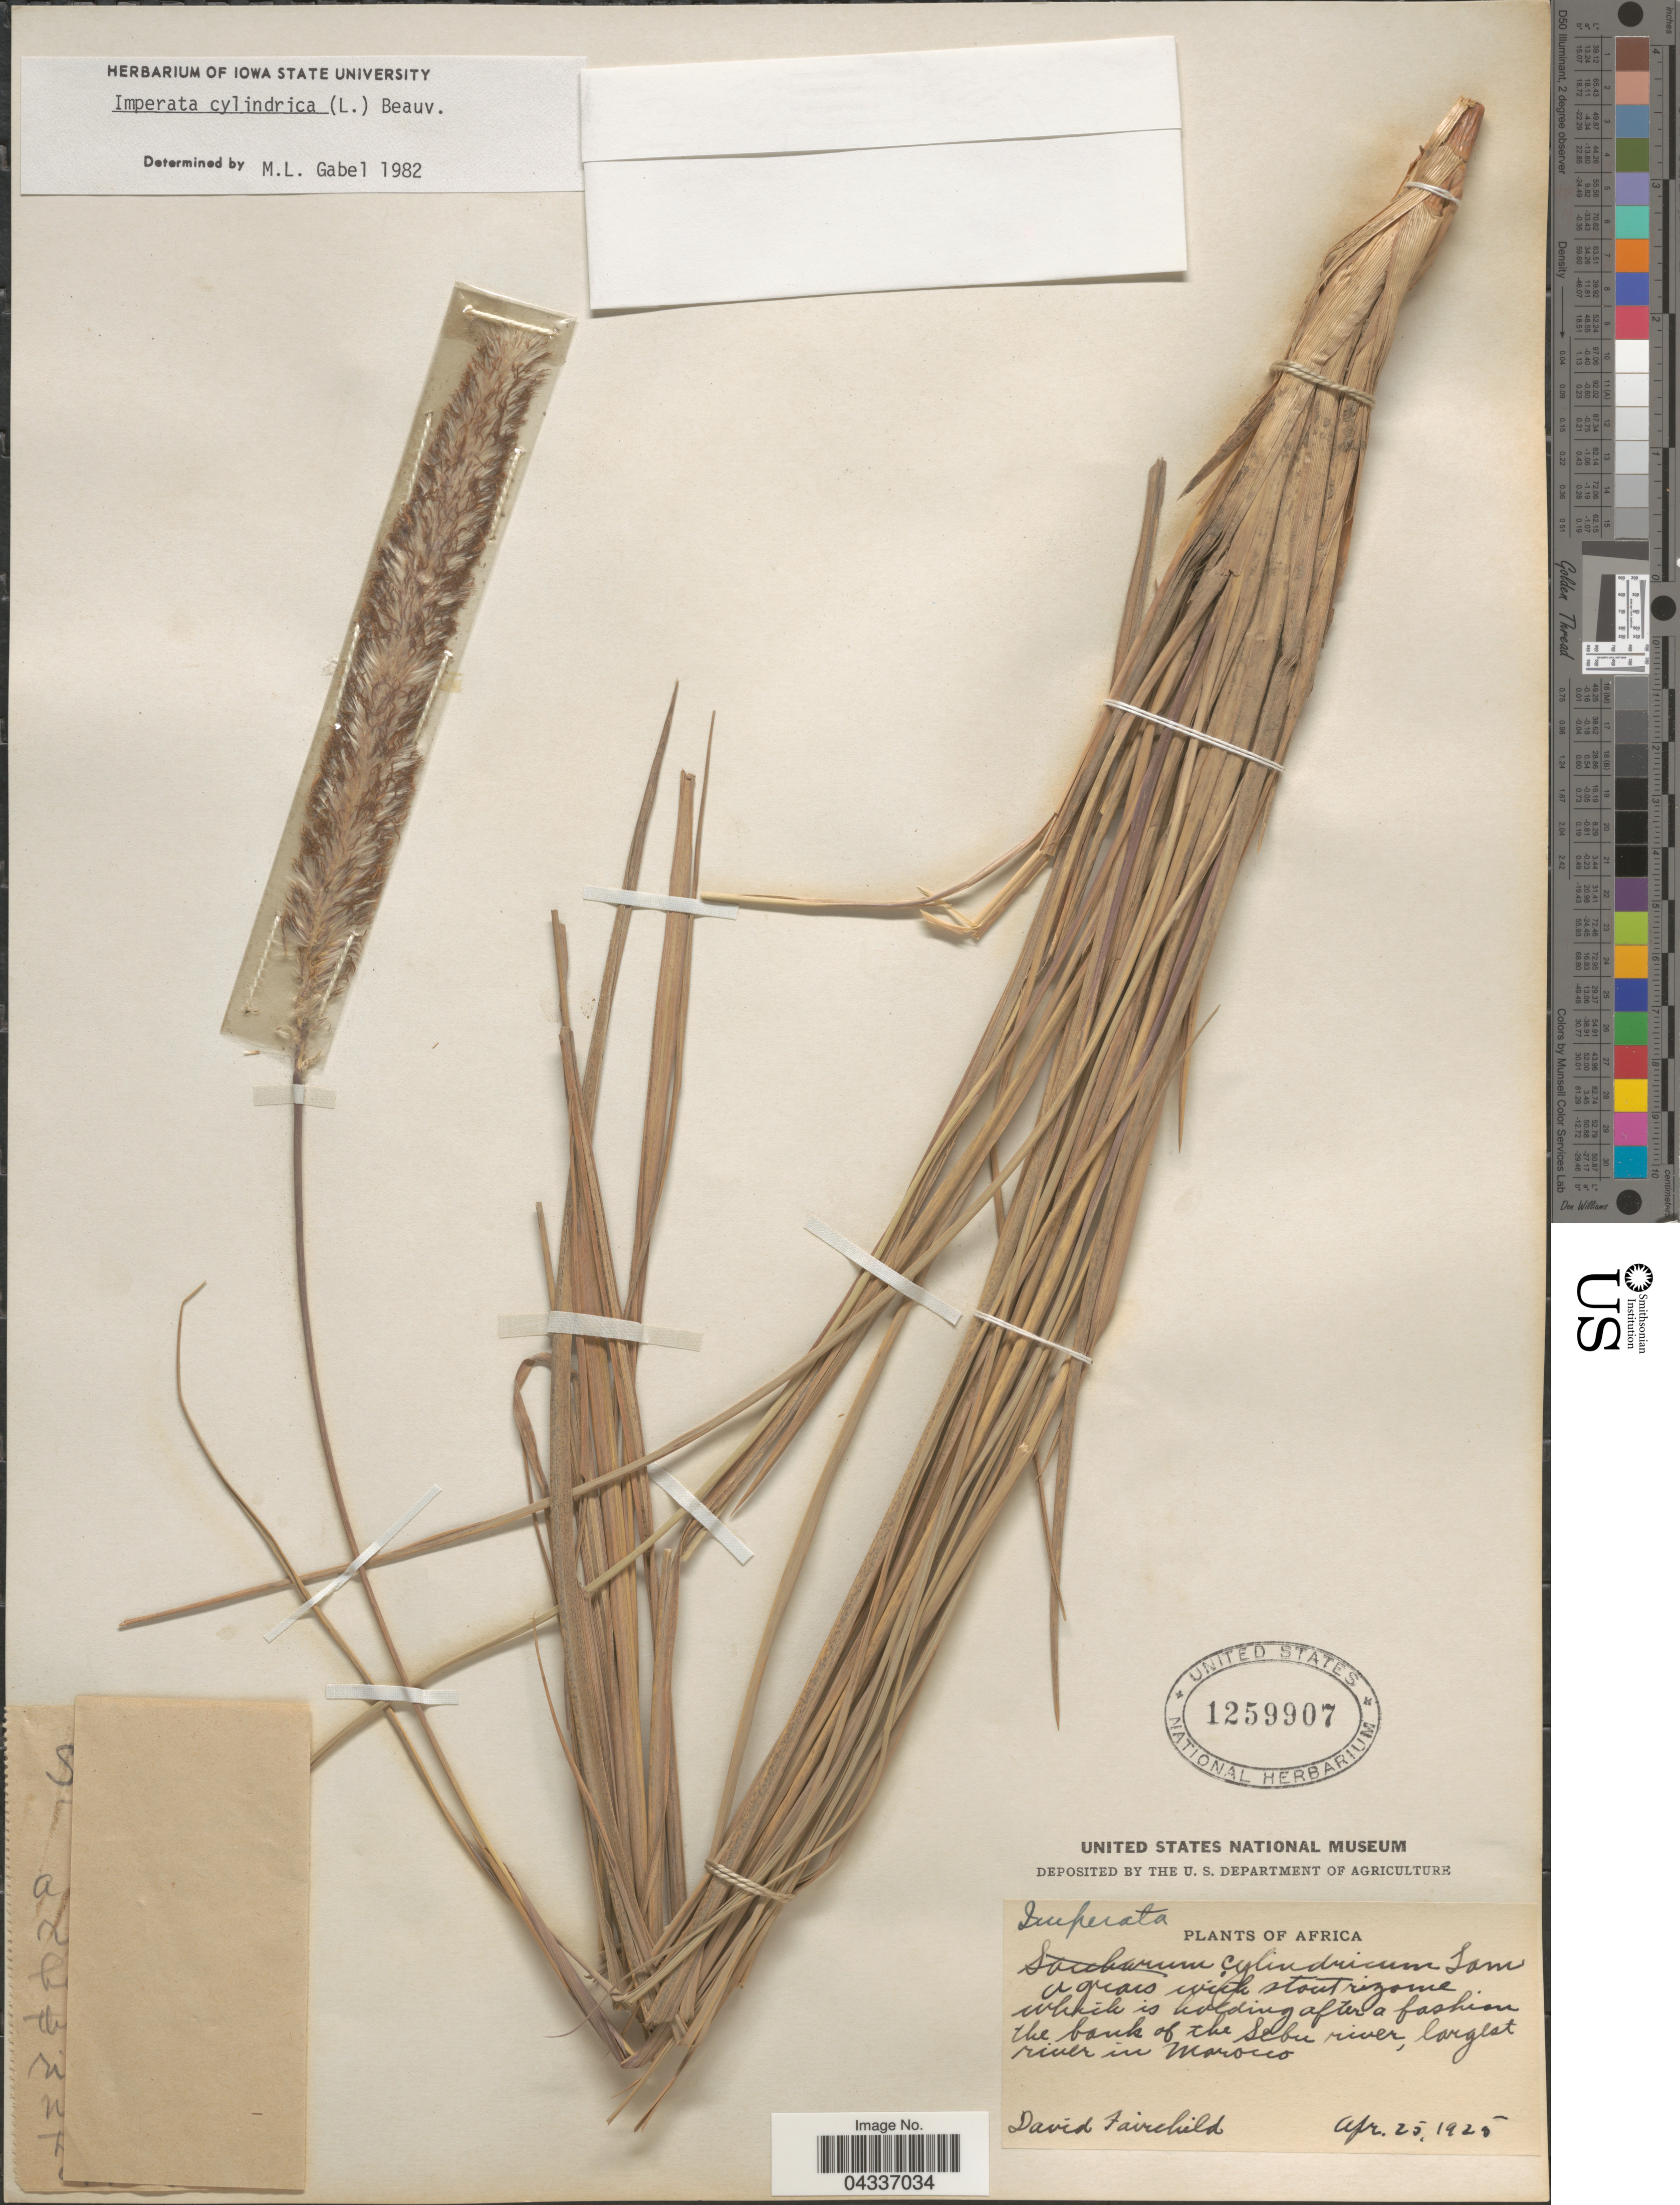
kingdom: Plantae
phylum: Tracheophyta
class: Liliopsida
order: Poales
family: Poaceae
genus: Imperata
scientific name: Imperata cylindrica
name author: (L.) P. Beauv.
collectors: D. Fairchild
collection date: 1925-04-25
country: Morocco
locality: The bank of the Sebu river, largest river in Morocco.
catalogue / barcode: US 1259907